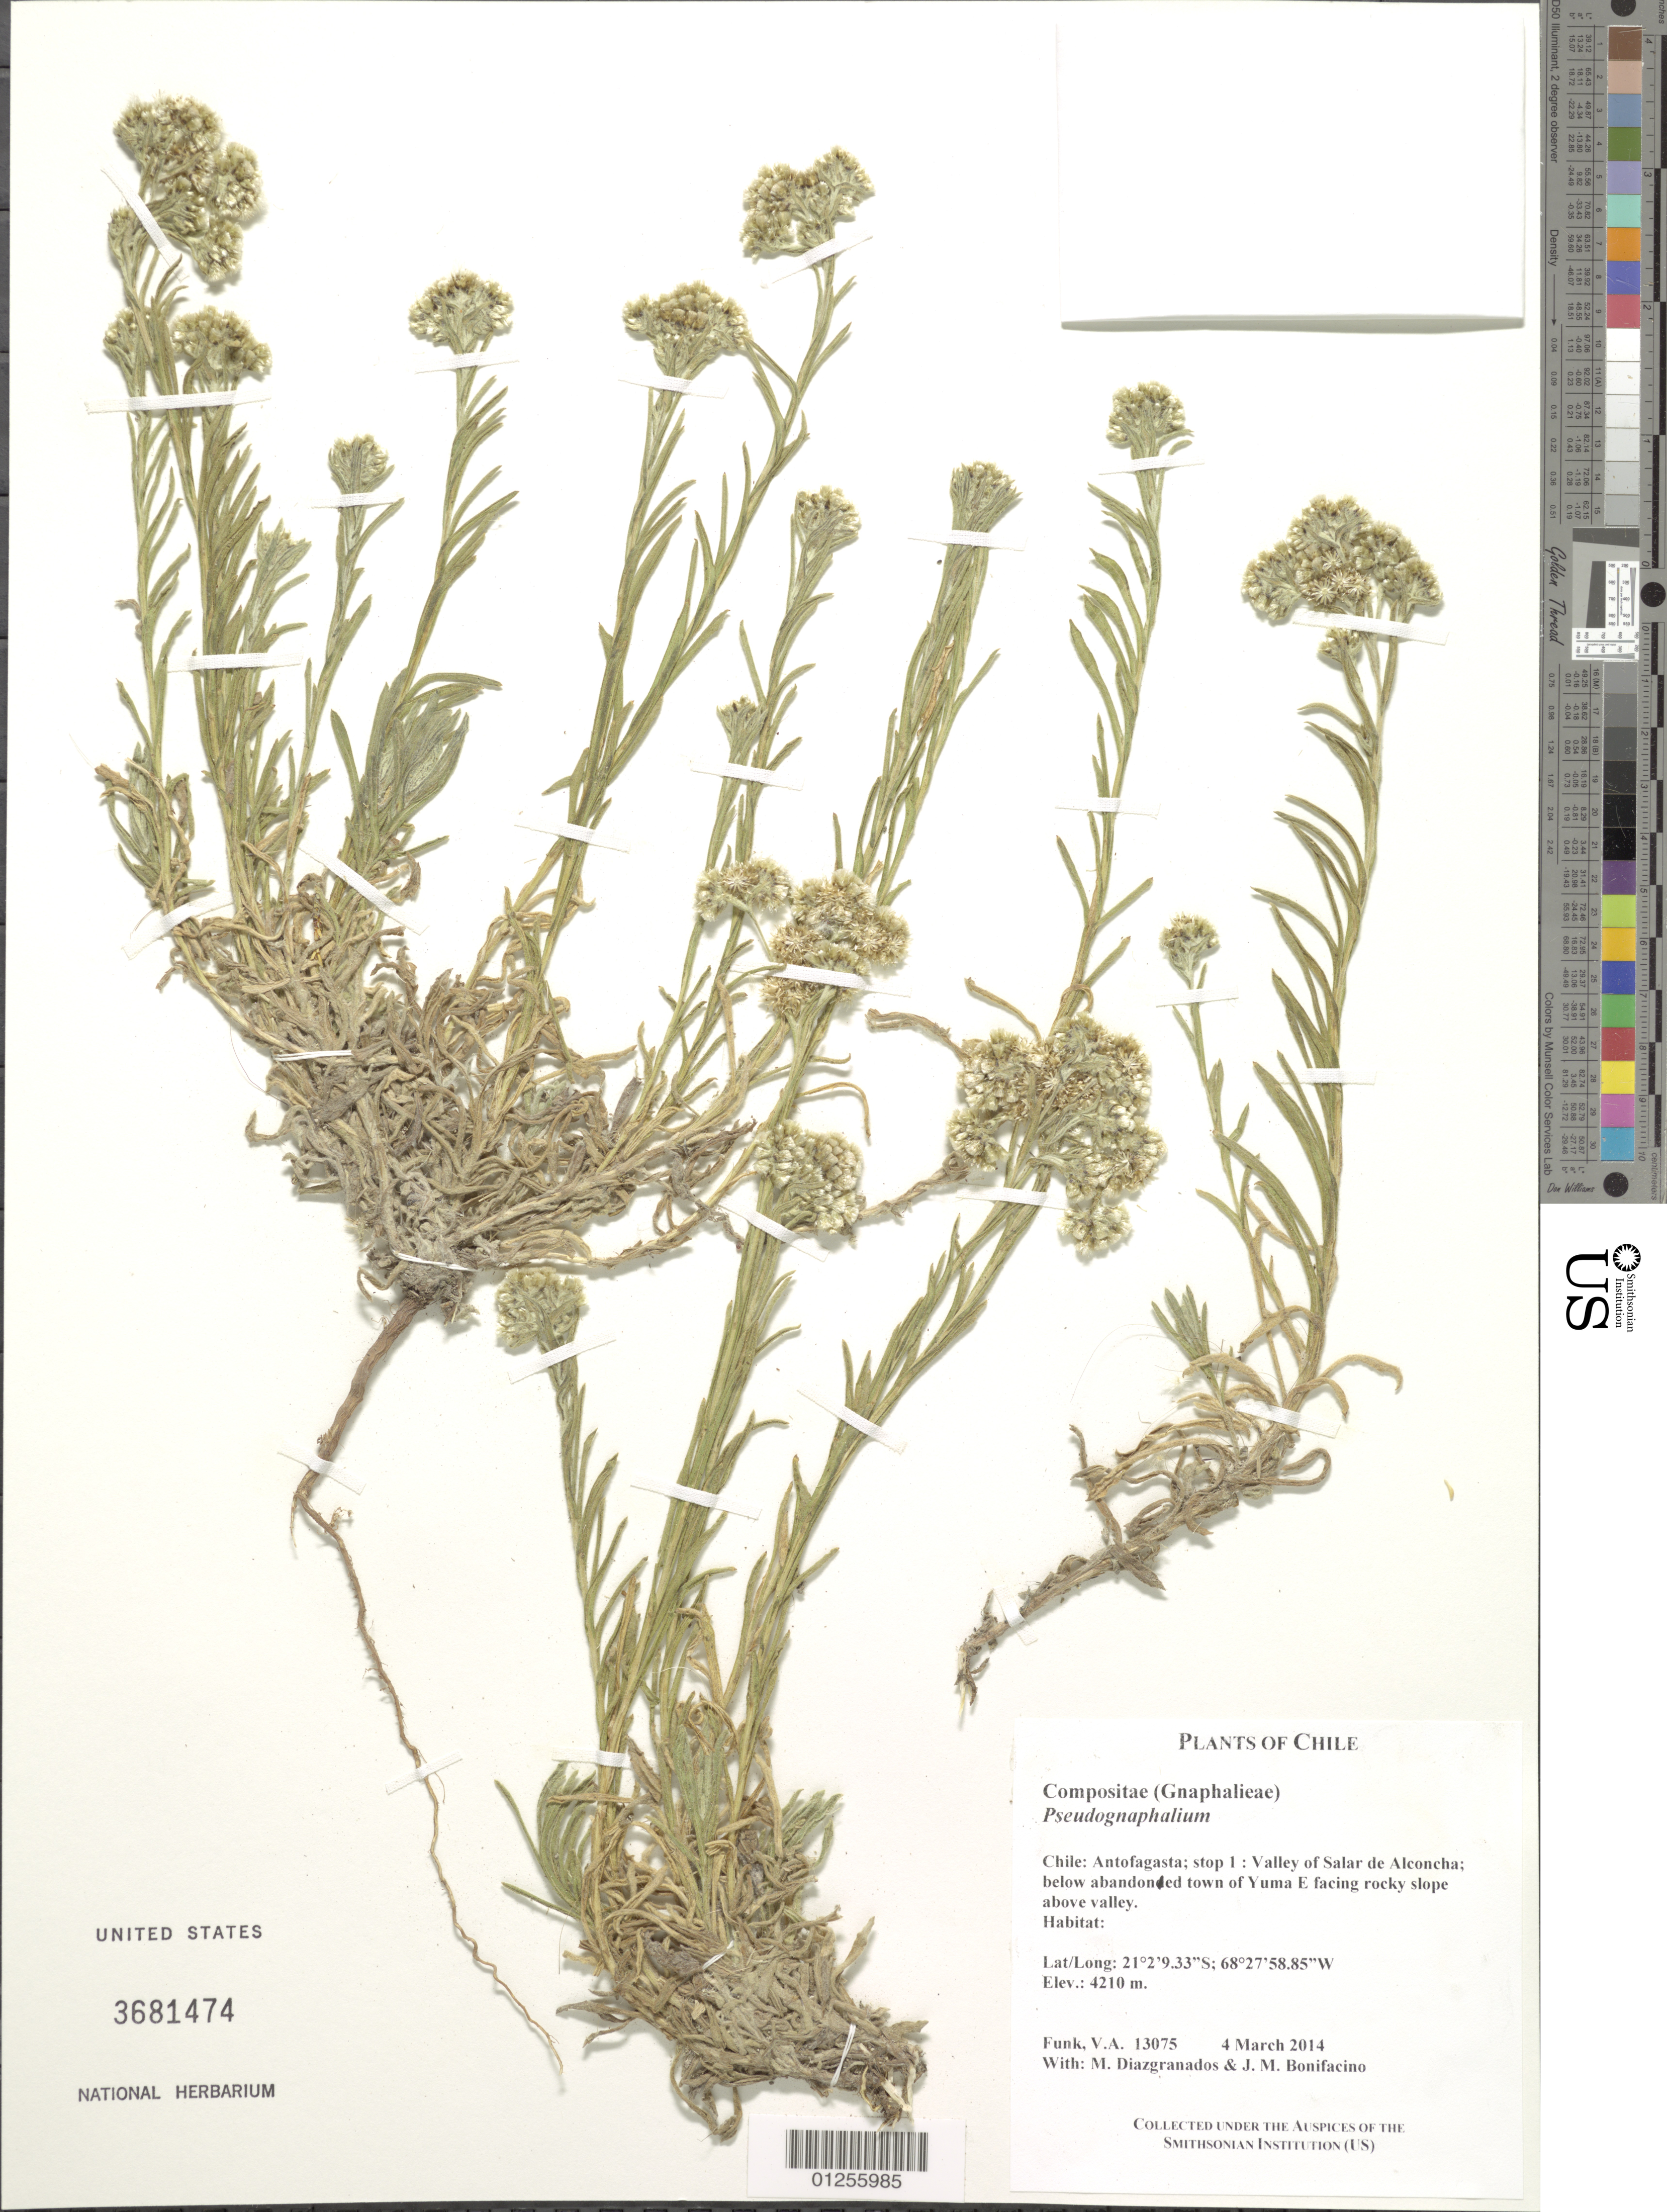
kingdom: Plantae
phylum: Tracheophyta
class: Magnoliopsida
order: Asterales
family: Asteraceae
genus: Pseudognaphalium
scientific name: Pseudognaphalium dombeyanum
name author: (DC.) Anderb.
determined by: Nesom, Guy L.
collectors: V. Funk, M. Diazgranados C. & M. Bonifacino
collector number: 13075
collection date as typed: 4 March 2014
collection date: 2014-03-04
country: Chile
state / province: Antofagasta (II)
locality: Valley of Salar de Alconcha; below abandoned town of Yuma E facing rocky slope above valley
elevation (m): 4210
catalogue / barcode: US 3681474